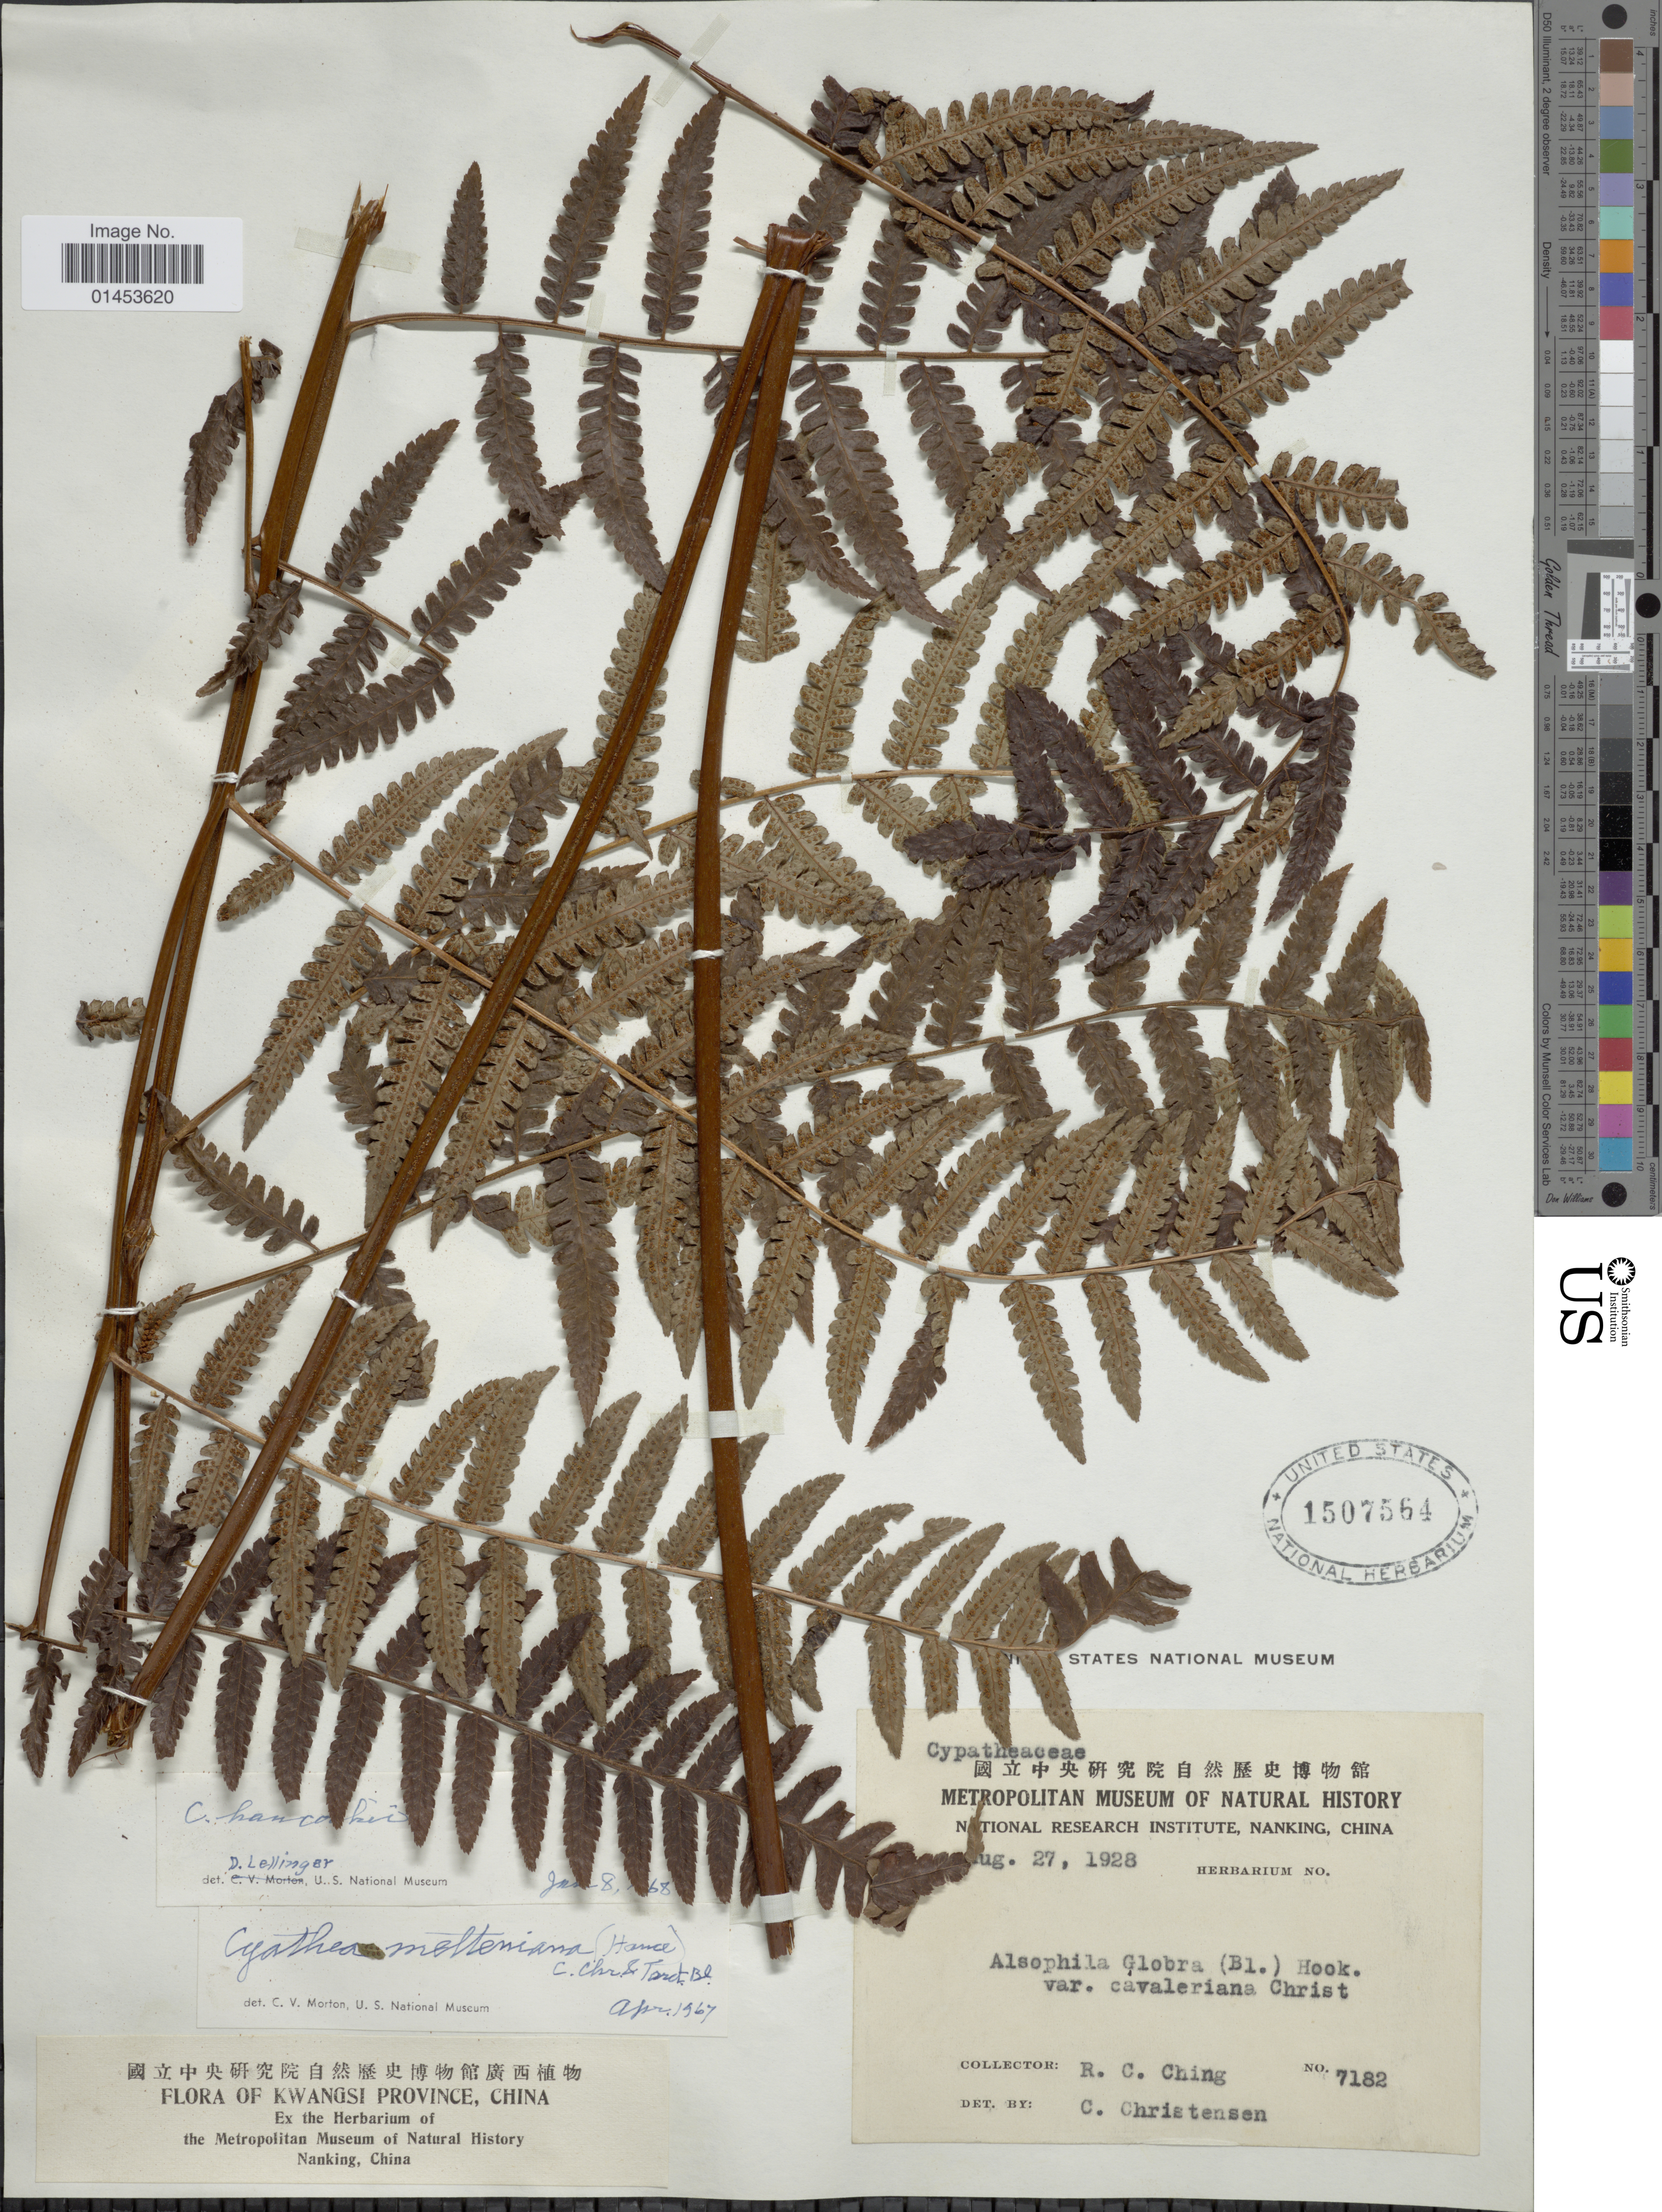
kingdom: Plantae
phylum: Tracheophyta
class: Polypodiopsida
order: Cyatheales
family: Cyatheaceae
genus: Cyathea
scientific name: Cyathea hancockii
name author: Copel.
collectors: R. C. Ching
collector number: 7182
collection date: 1928-08-27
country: China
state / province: Guangxi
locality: Kwangsi province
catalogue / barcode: US 1507564